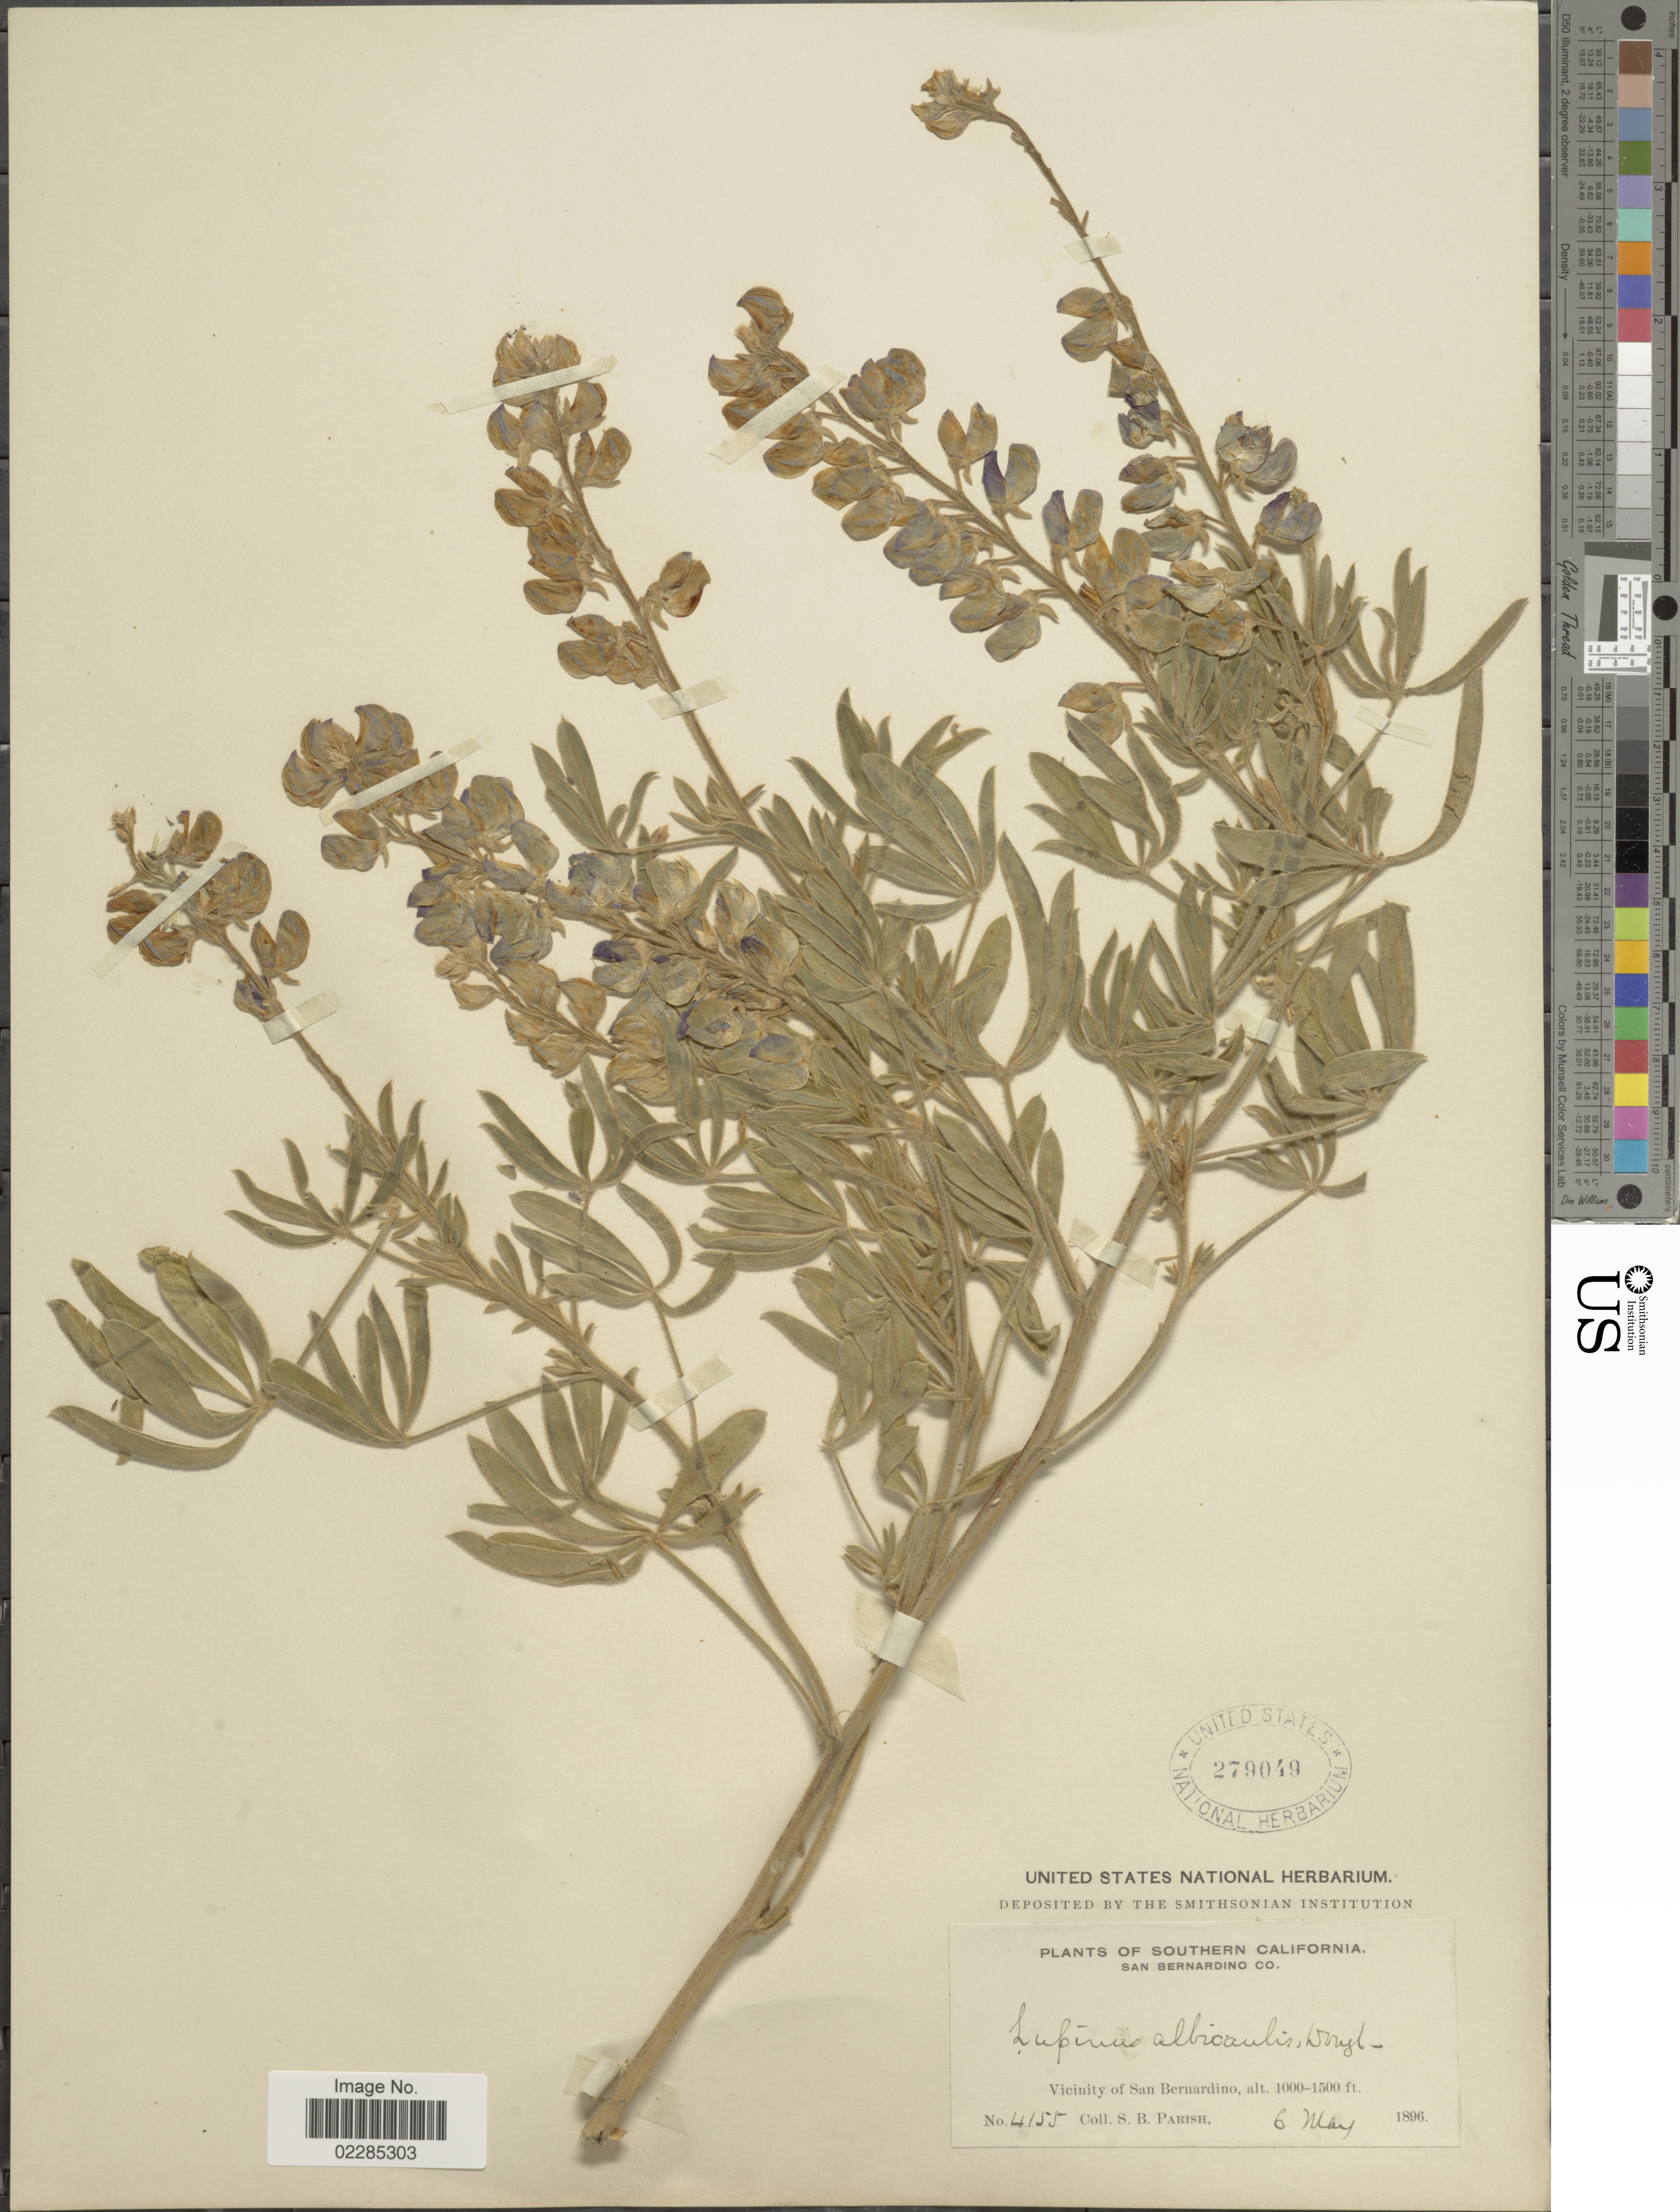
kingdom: Plantae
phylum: Tracheophyta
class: Magnoliopsida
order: Fabales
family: Fabaceae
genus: Lupinus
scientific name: Lupinus formosus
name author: Greene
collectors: S. B. Parish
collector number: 4155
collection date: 1896-05-06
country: United States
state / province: California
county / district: San Bernardino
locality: Southern California, San Bernardino Co, Vicinity of San Bernardino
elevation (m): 305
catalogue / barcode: US 279049